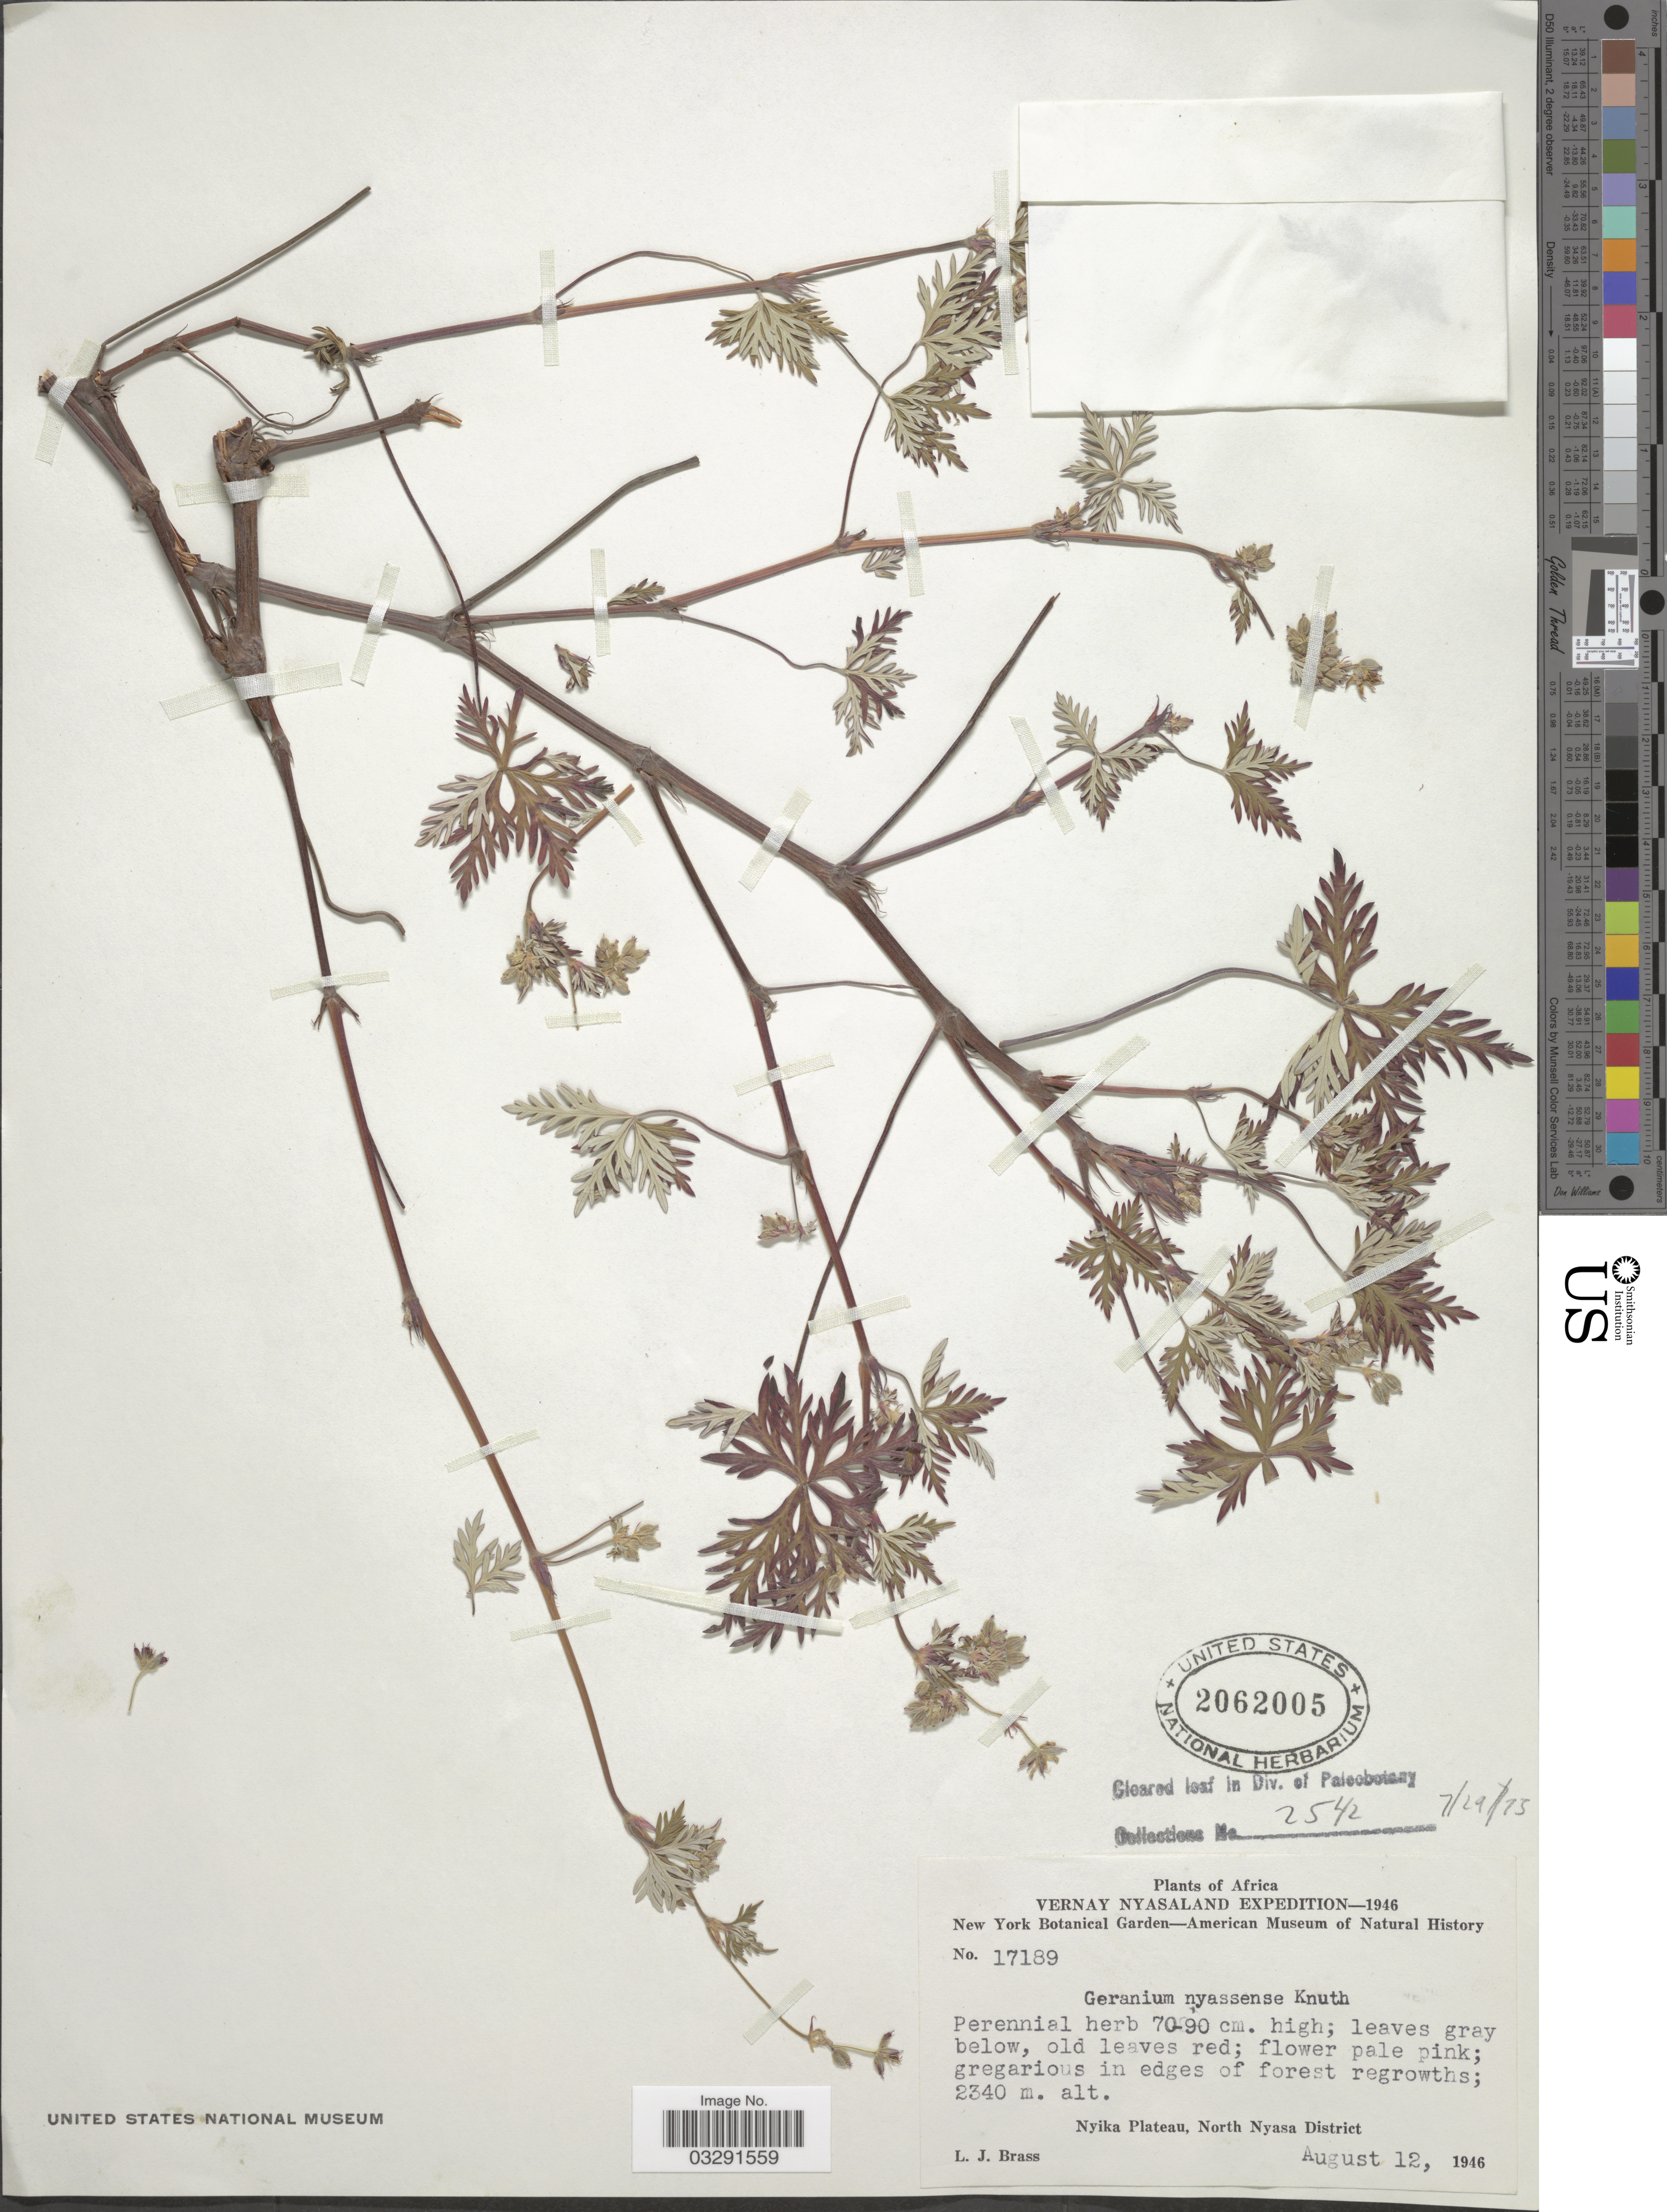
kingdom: Plantae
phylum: Tracheophyta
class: Magnoliopsida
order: Geraniales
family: Geraniaceae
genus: Geranium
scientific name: Geranium nyassense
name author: R. Knuth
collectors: L. J. Brass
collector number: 17189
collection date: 1946-08-12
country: Malawi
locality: Vernay Nyasaland. Nyika Plateau, North Nyasa District.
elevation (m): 2340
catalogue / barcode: US 2062005